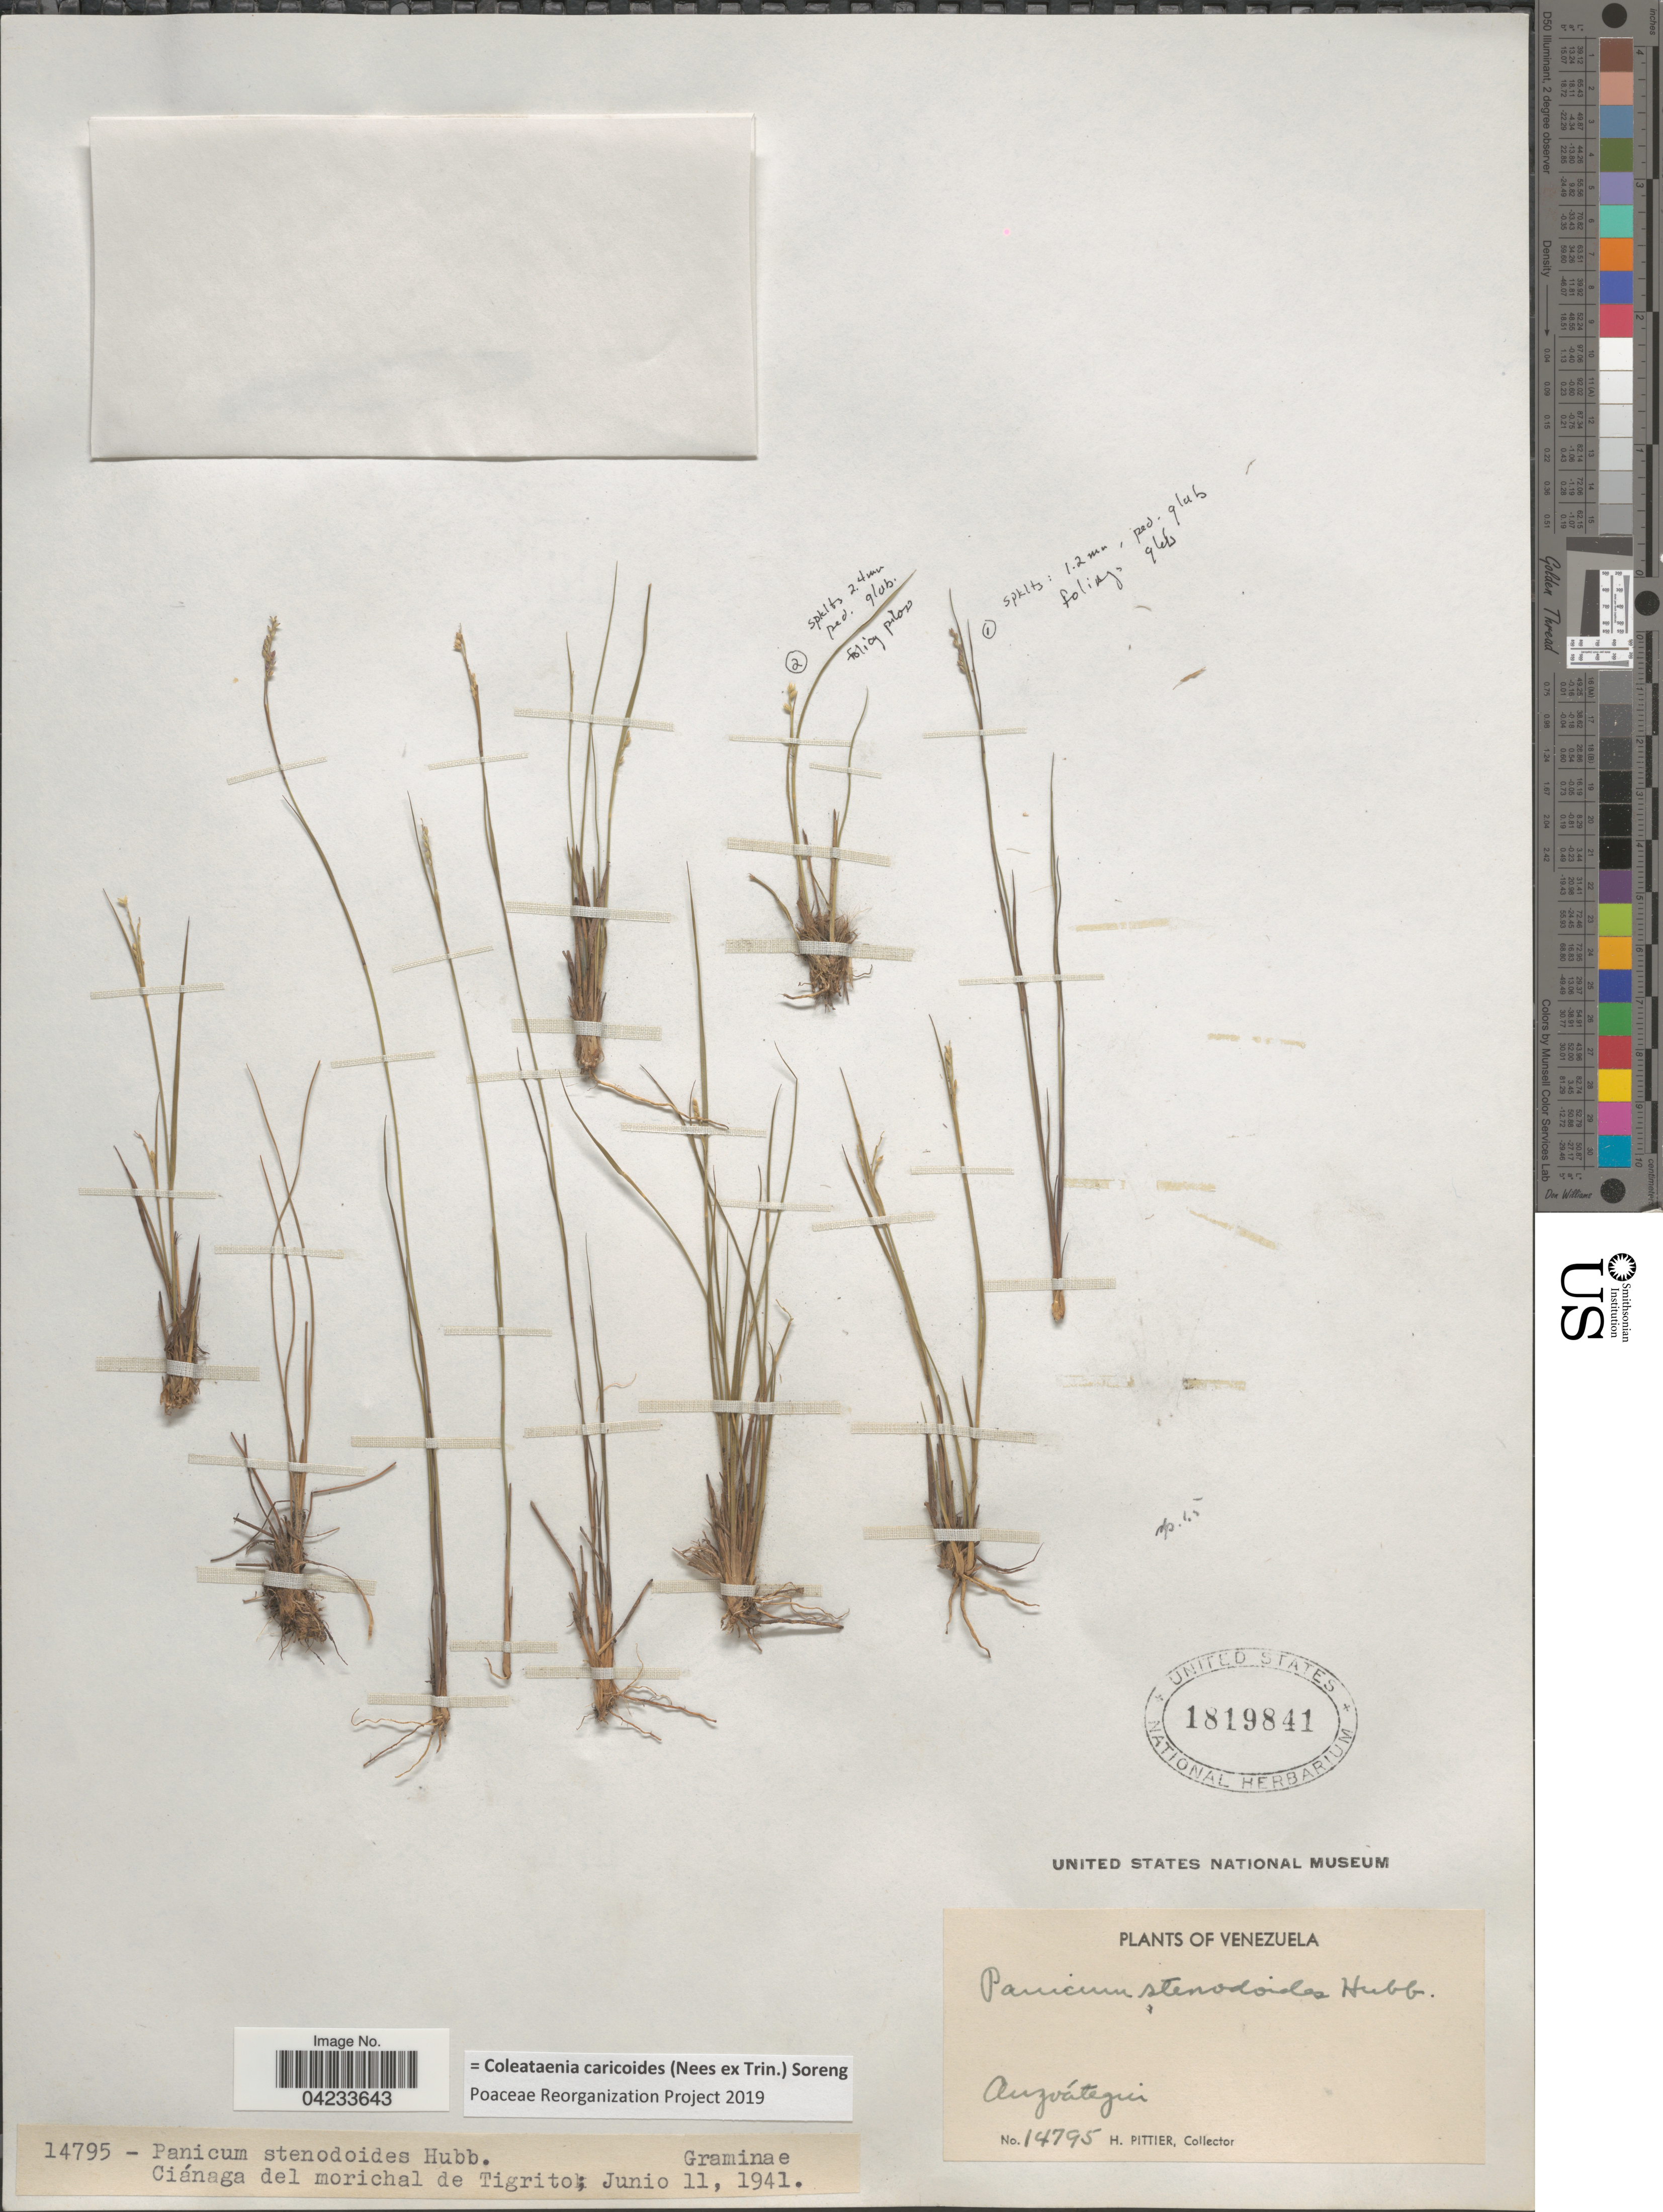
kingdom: Plantae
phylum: Tracheophyta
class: Liliopsida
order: Poales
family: Poaceae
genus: Coleataenia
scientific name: Coleataenia caricoides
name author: (Nees ex Trin.) Soreng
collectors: H. F. Pittier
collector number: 14795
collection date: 1941-06-11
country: Venezuela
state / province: Anzoategui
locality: Ciánaga del morichal de Tigrito.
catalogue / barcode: US 1819841